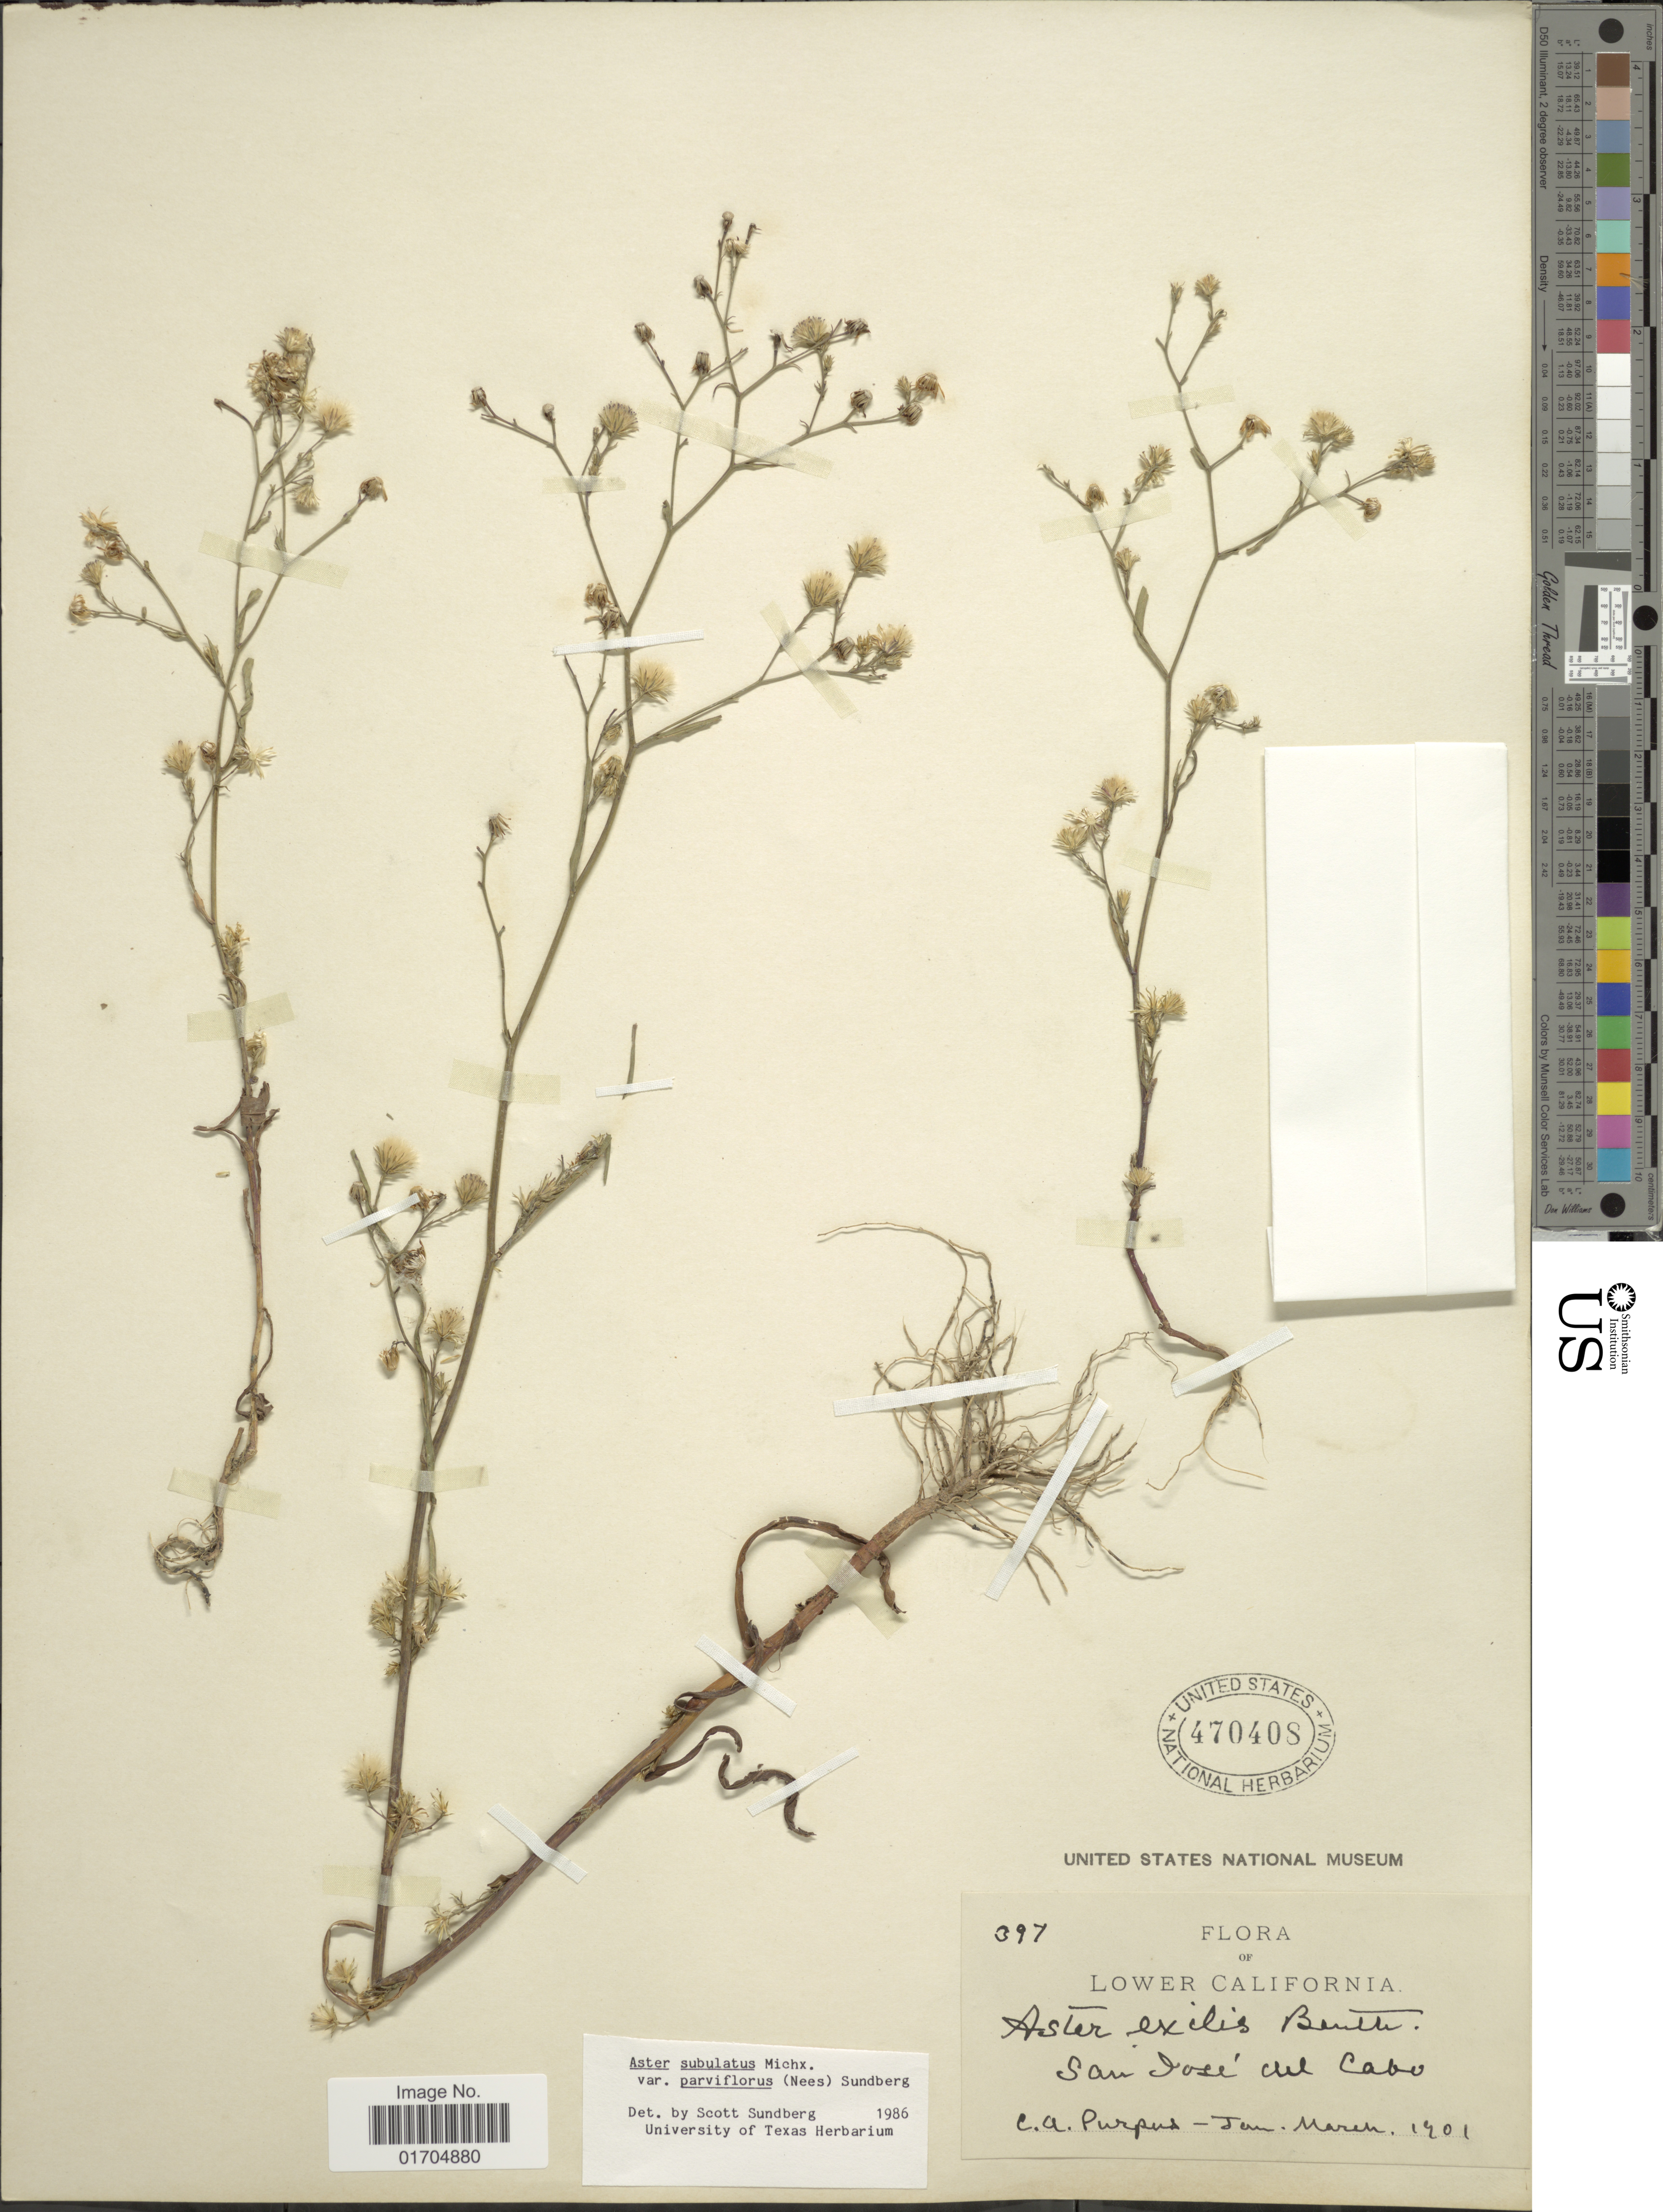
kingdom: Plantae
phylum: Tracheophyta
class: Magnoliopsida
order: Asterales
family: Asteraceae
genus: Symphyotrichum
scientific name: Symphyotrichum subulatum var. parviflorum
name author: (Nees) S.D. Sundb.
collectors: C. A. Purpus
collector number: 397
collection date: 1901-01/1901-03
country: Mexico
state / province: Baja California Sur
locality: Lower California, San José del Cabo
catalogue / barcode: US 470408